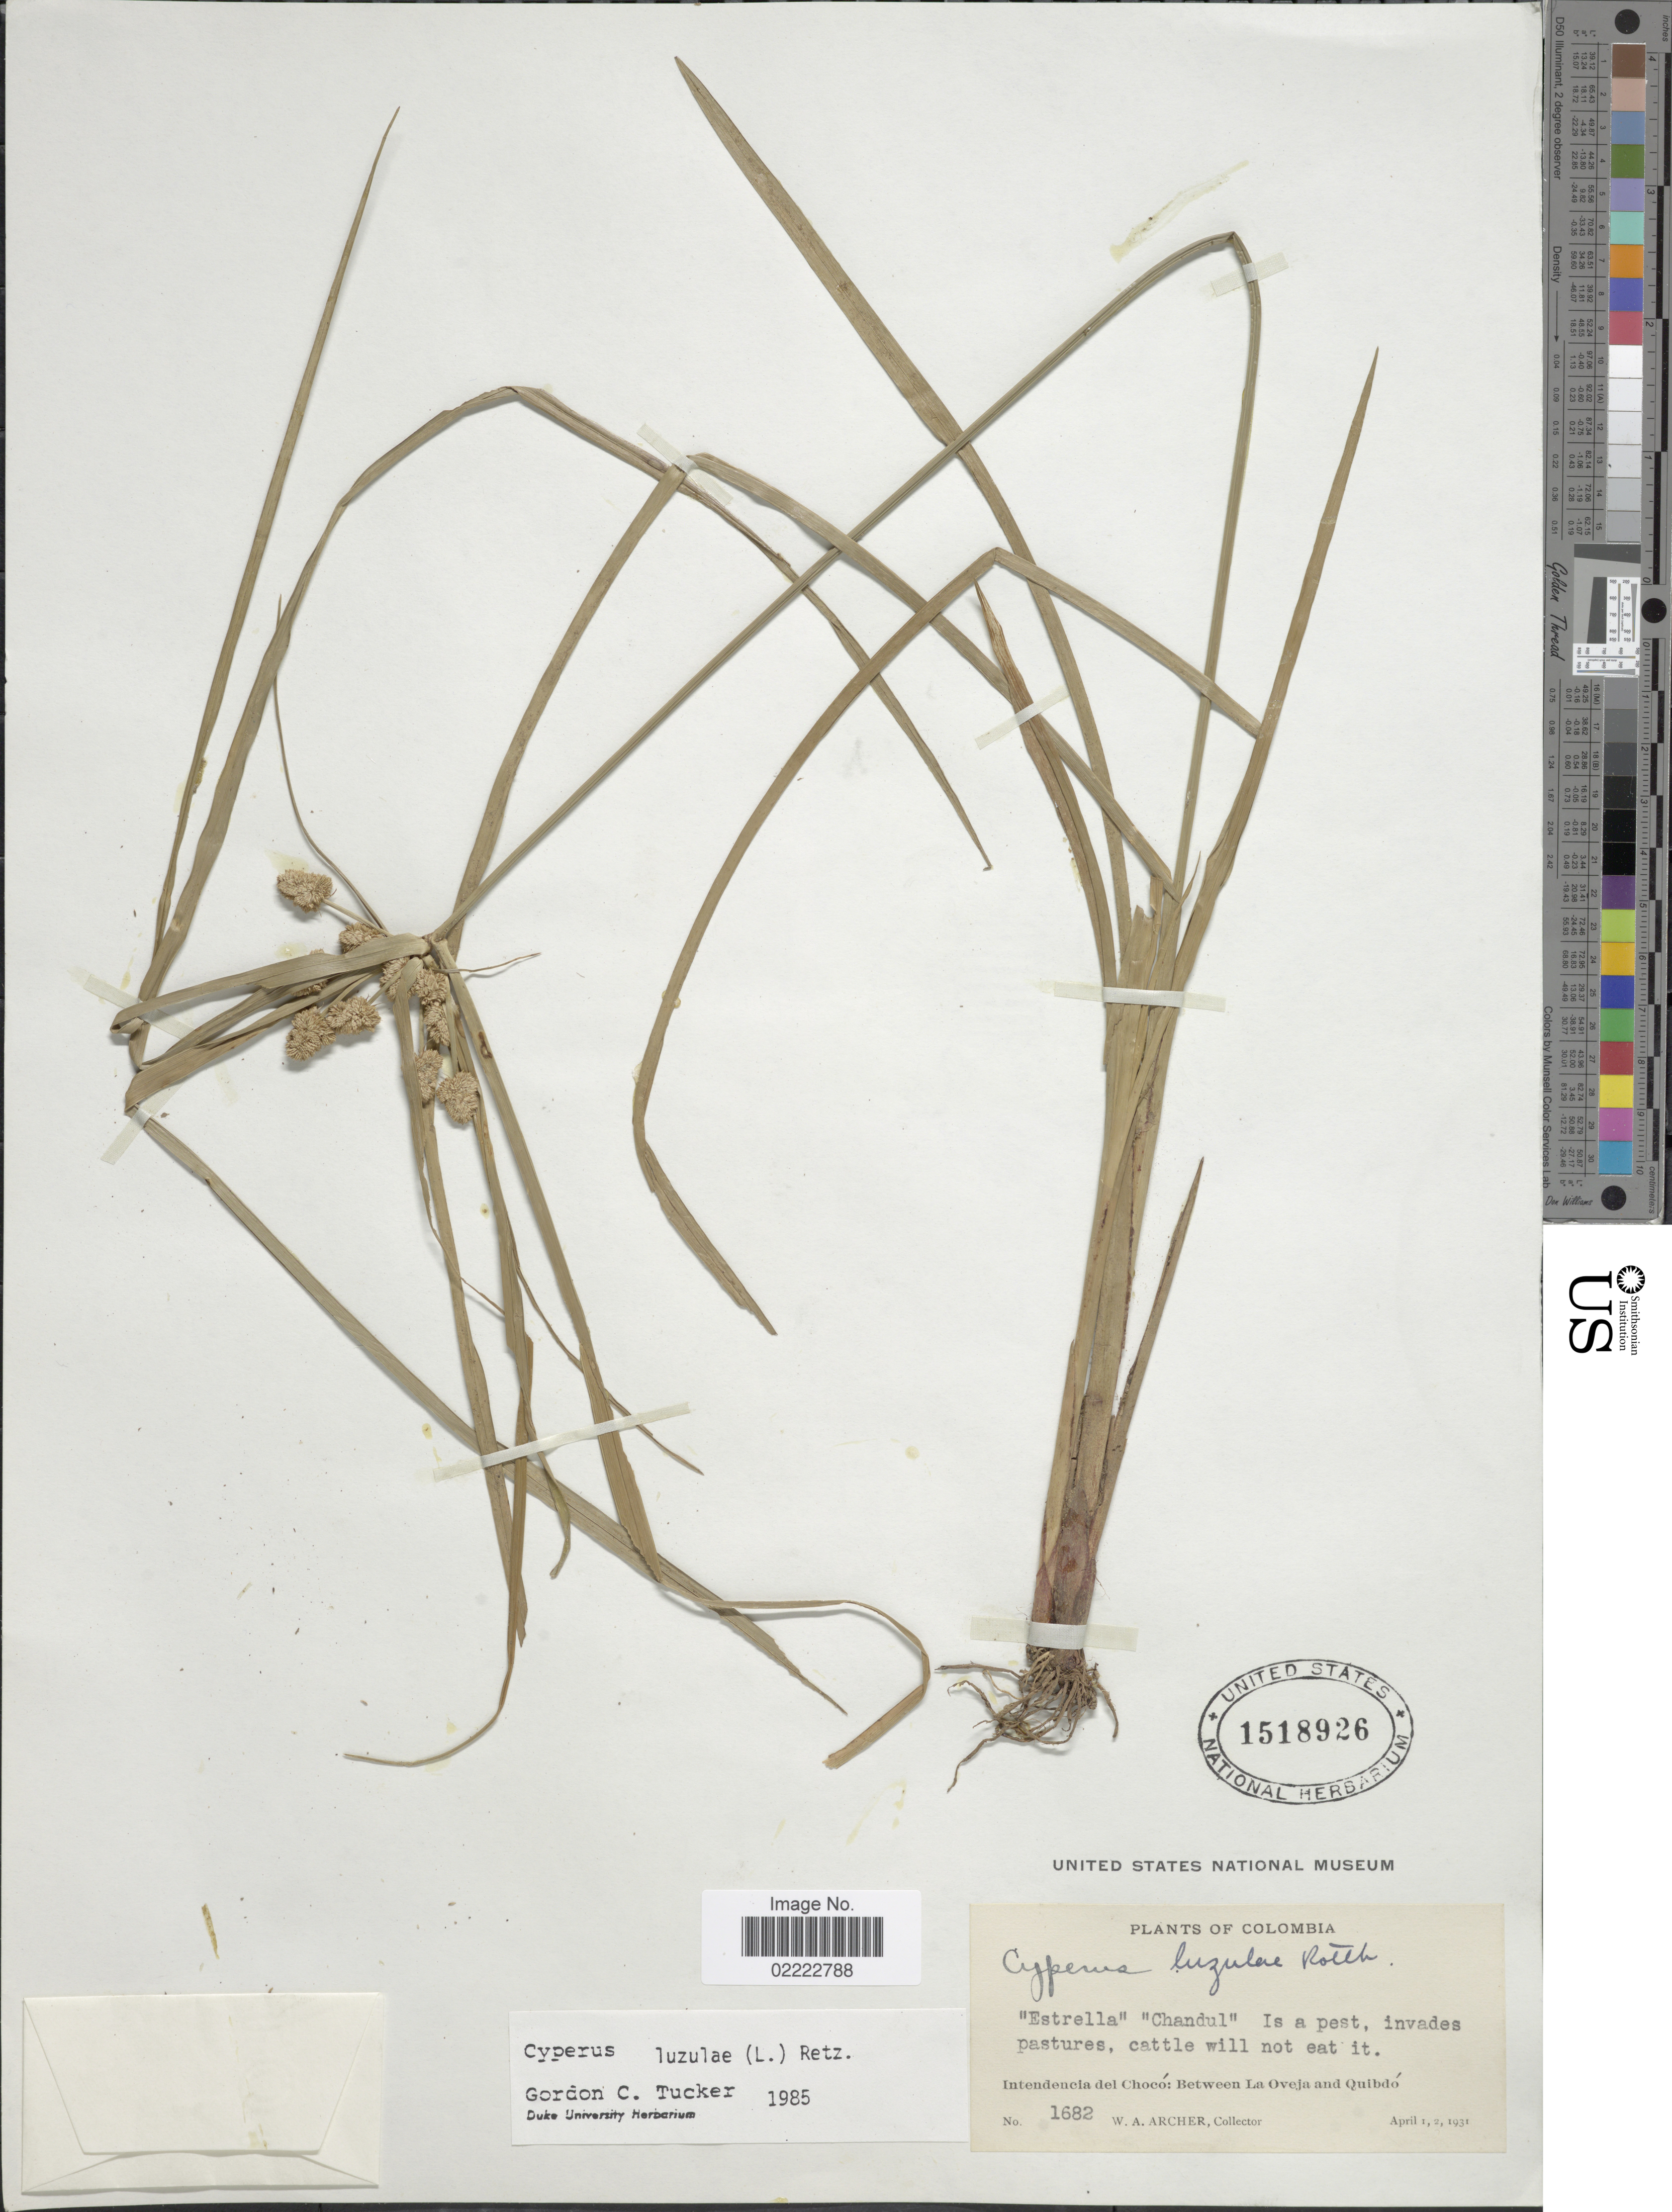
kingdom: Plantae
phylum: Tracheophyta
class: Liliopsida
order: Poales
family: Cyperaceae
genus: Cyperus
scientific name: Cyperus luzulae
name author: (L.) Rottb. ex Retz.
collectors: W. A. Archer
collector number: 1682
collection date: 1931-04-01/1931-04-02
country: Colombia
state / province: Chocó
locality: Intendencia del Chocó: Between La Oveja and Quibdó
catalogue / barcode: US 1518926